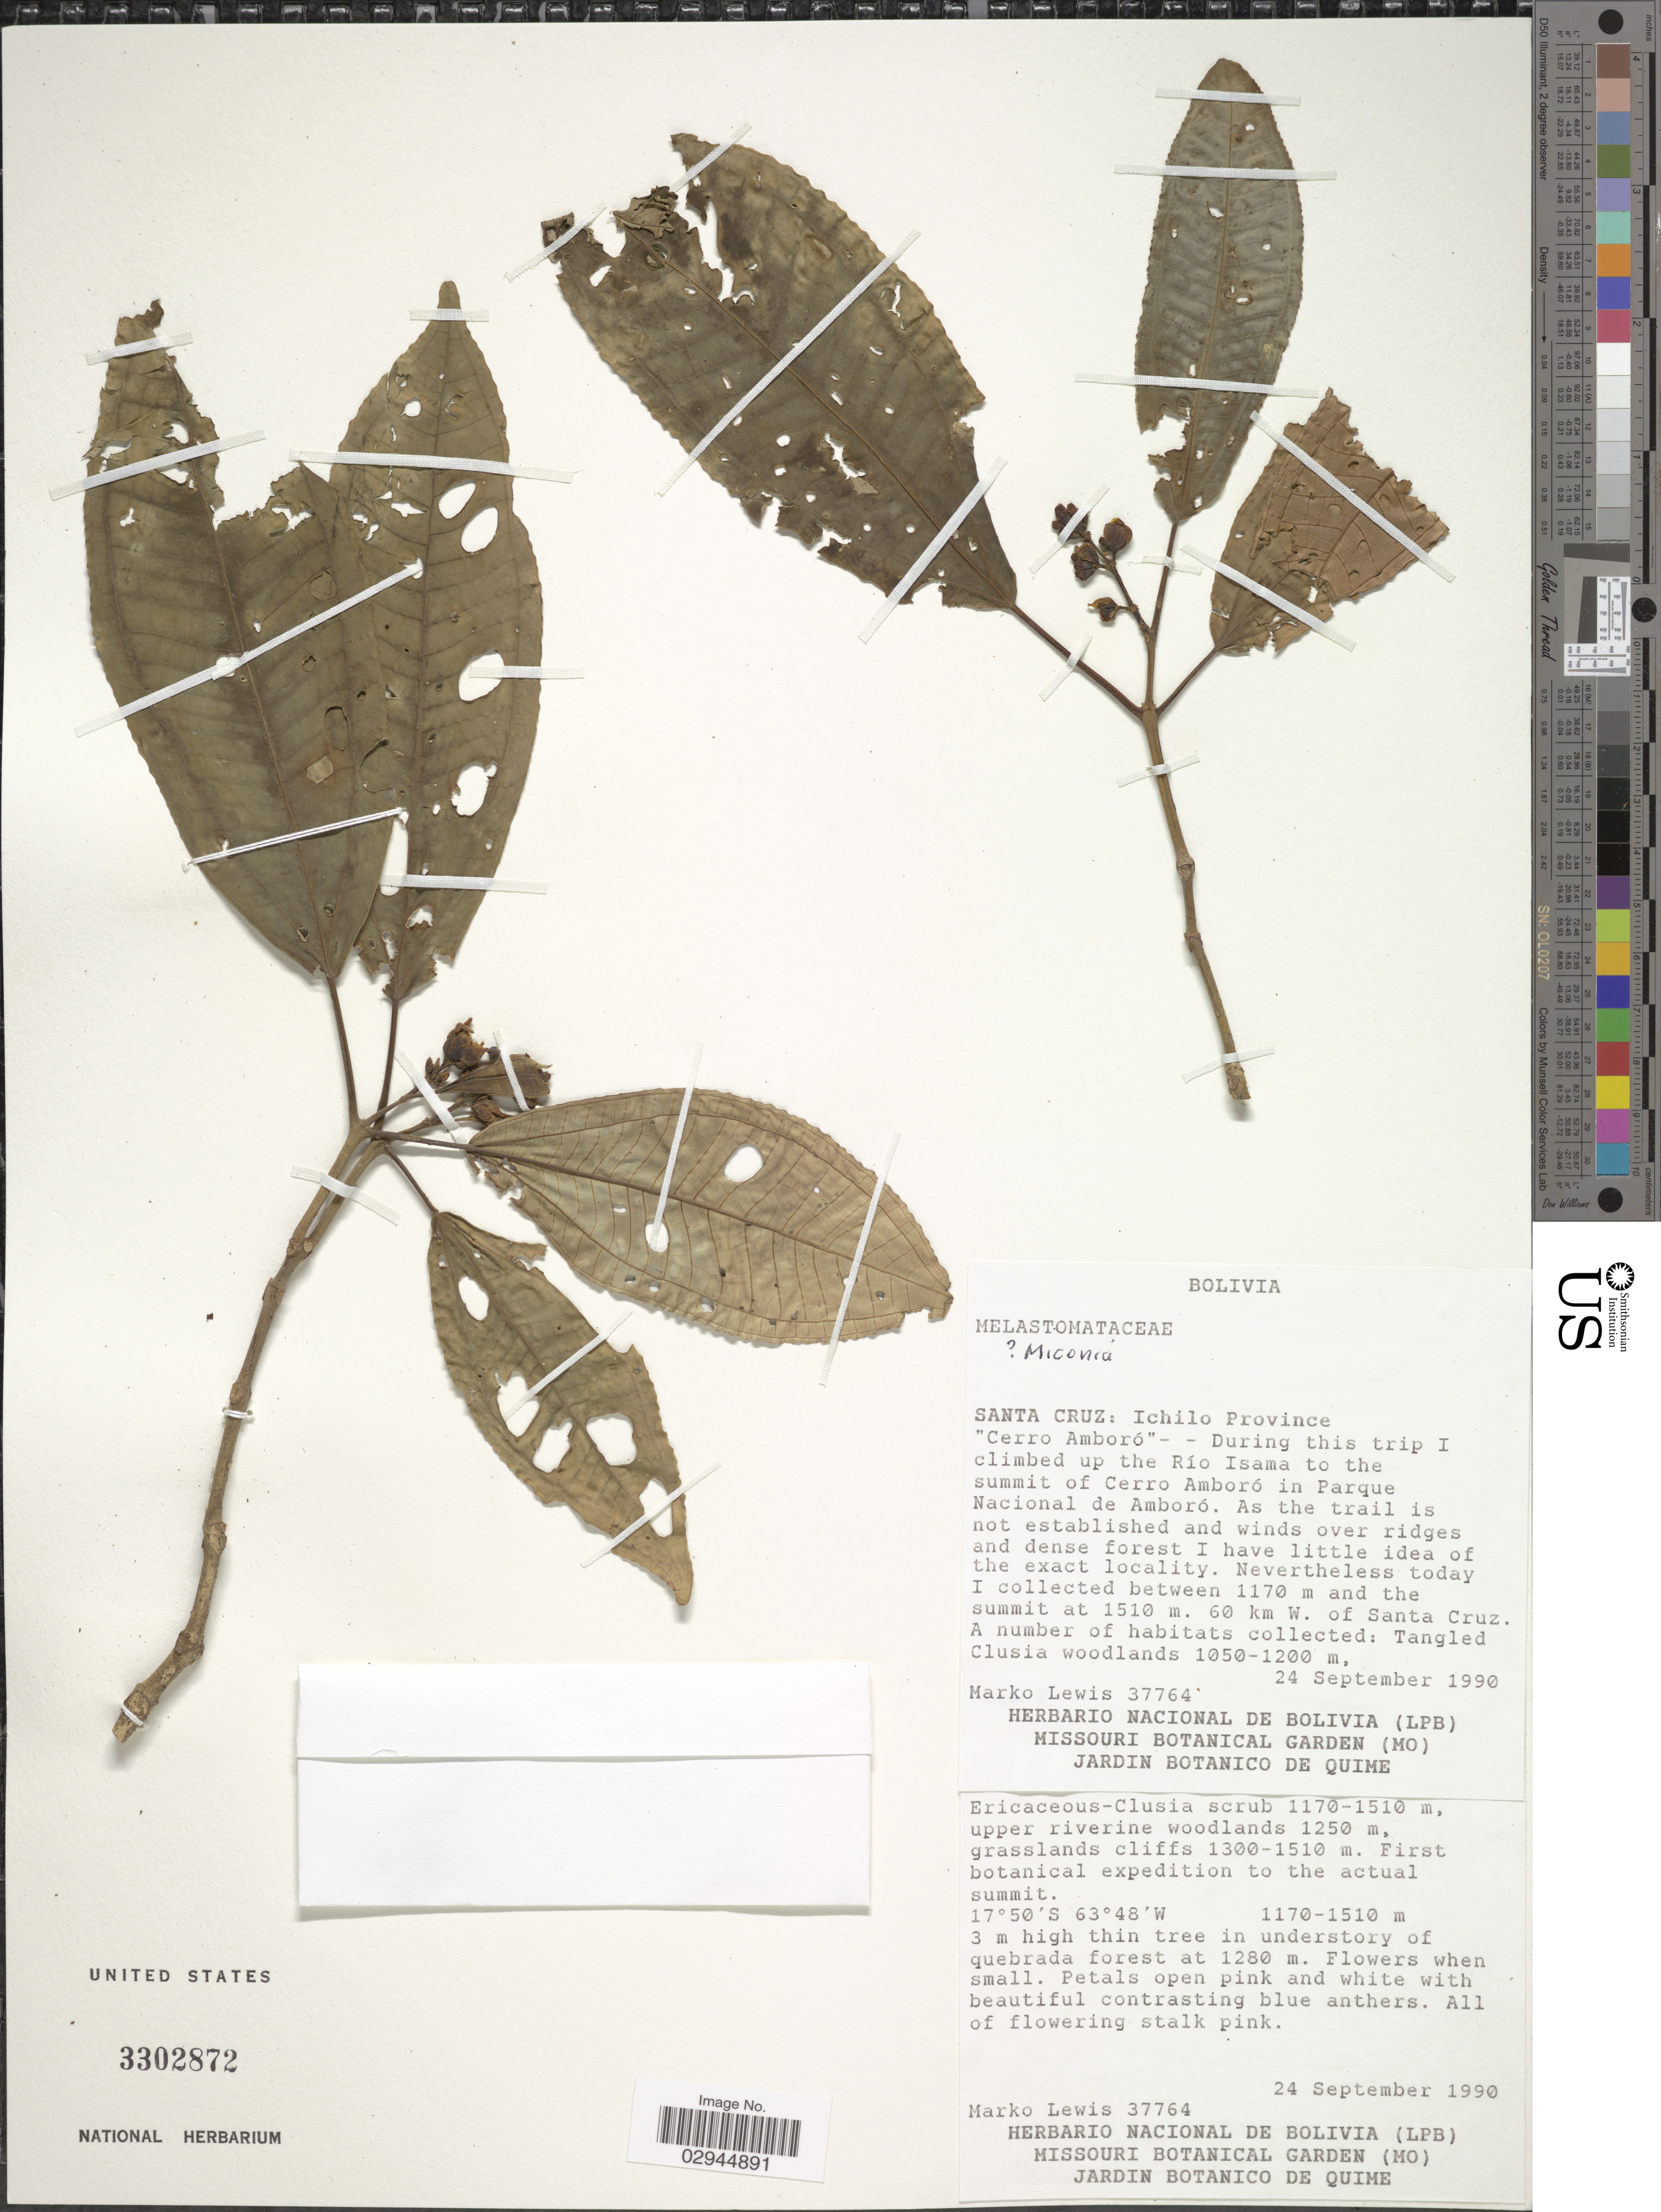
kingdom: Plantae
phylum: Tracheophyta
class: Magnoliopsida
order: Myrtales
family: Melastomataceae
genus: Miconia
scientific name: Miconia sp.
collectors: M. A. Lewis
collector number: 37764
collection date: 1990-09-24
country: Bolivia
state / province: Santa Cruz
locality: Ichilo Province. "Cerro Amboró" - - During this trip I climbed up the Río Isama to the summit of Cerro Amboró in Parque Nacional de Amboró. 60 km W. of Santa Cruz.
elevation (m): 1170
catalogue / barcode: US 3302872